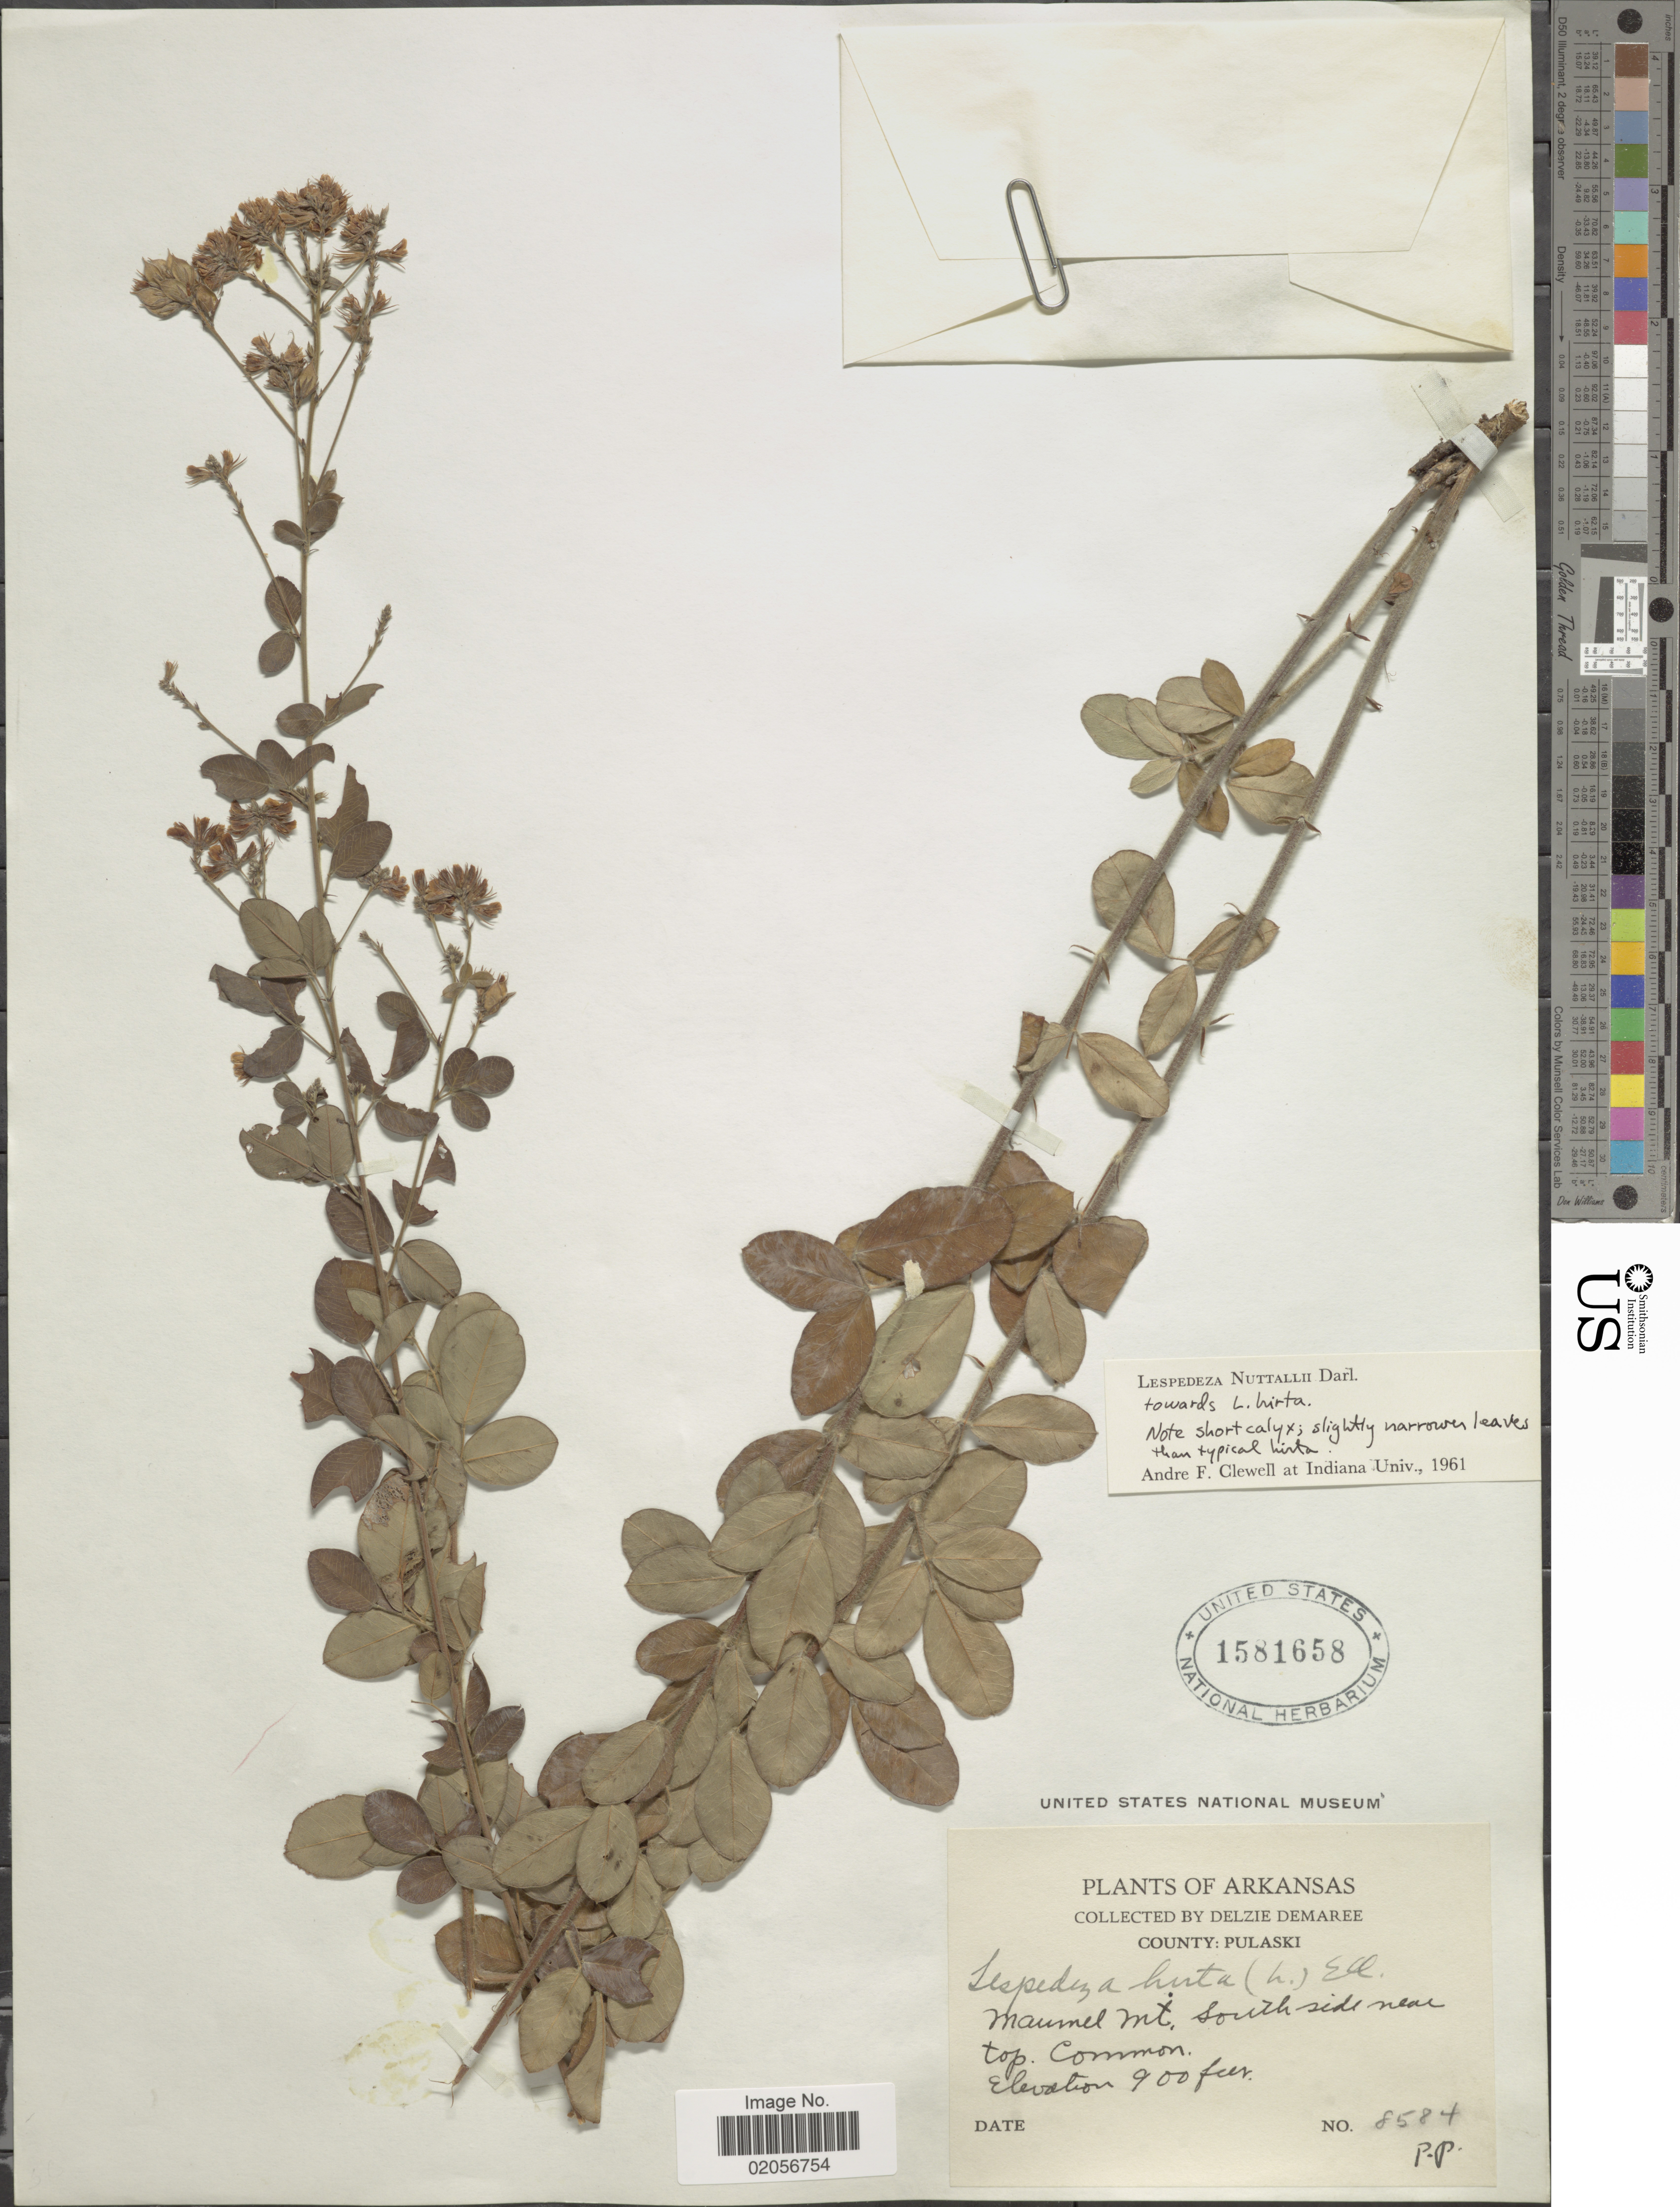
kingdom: Plantae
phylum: Tracheophyta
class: Magnoliopsida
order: Fabales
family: Fabaceae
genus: Lespedeza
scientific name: Lespedeza nuttallii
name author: Darl.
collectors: D. Demaree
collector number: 8584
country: United States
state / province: Arkansas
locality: County: Pulaski, Maumel Mt. south side near top. Common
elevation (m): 274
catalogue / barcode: US 1581658